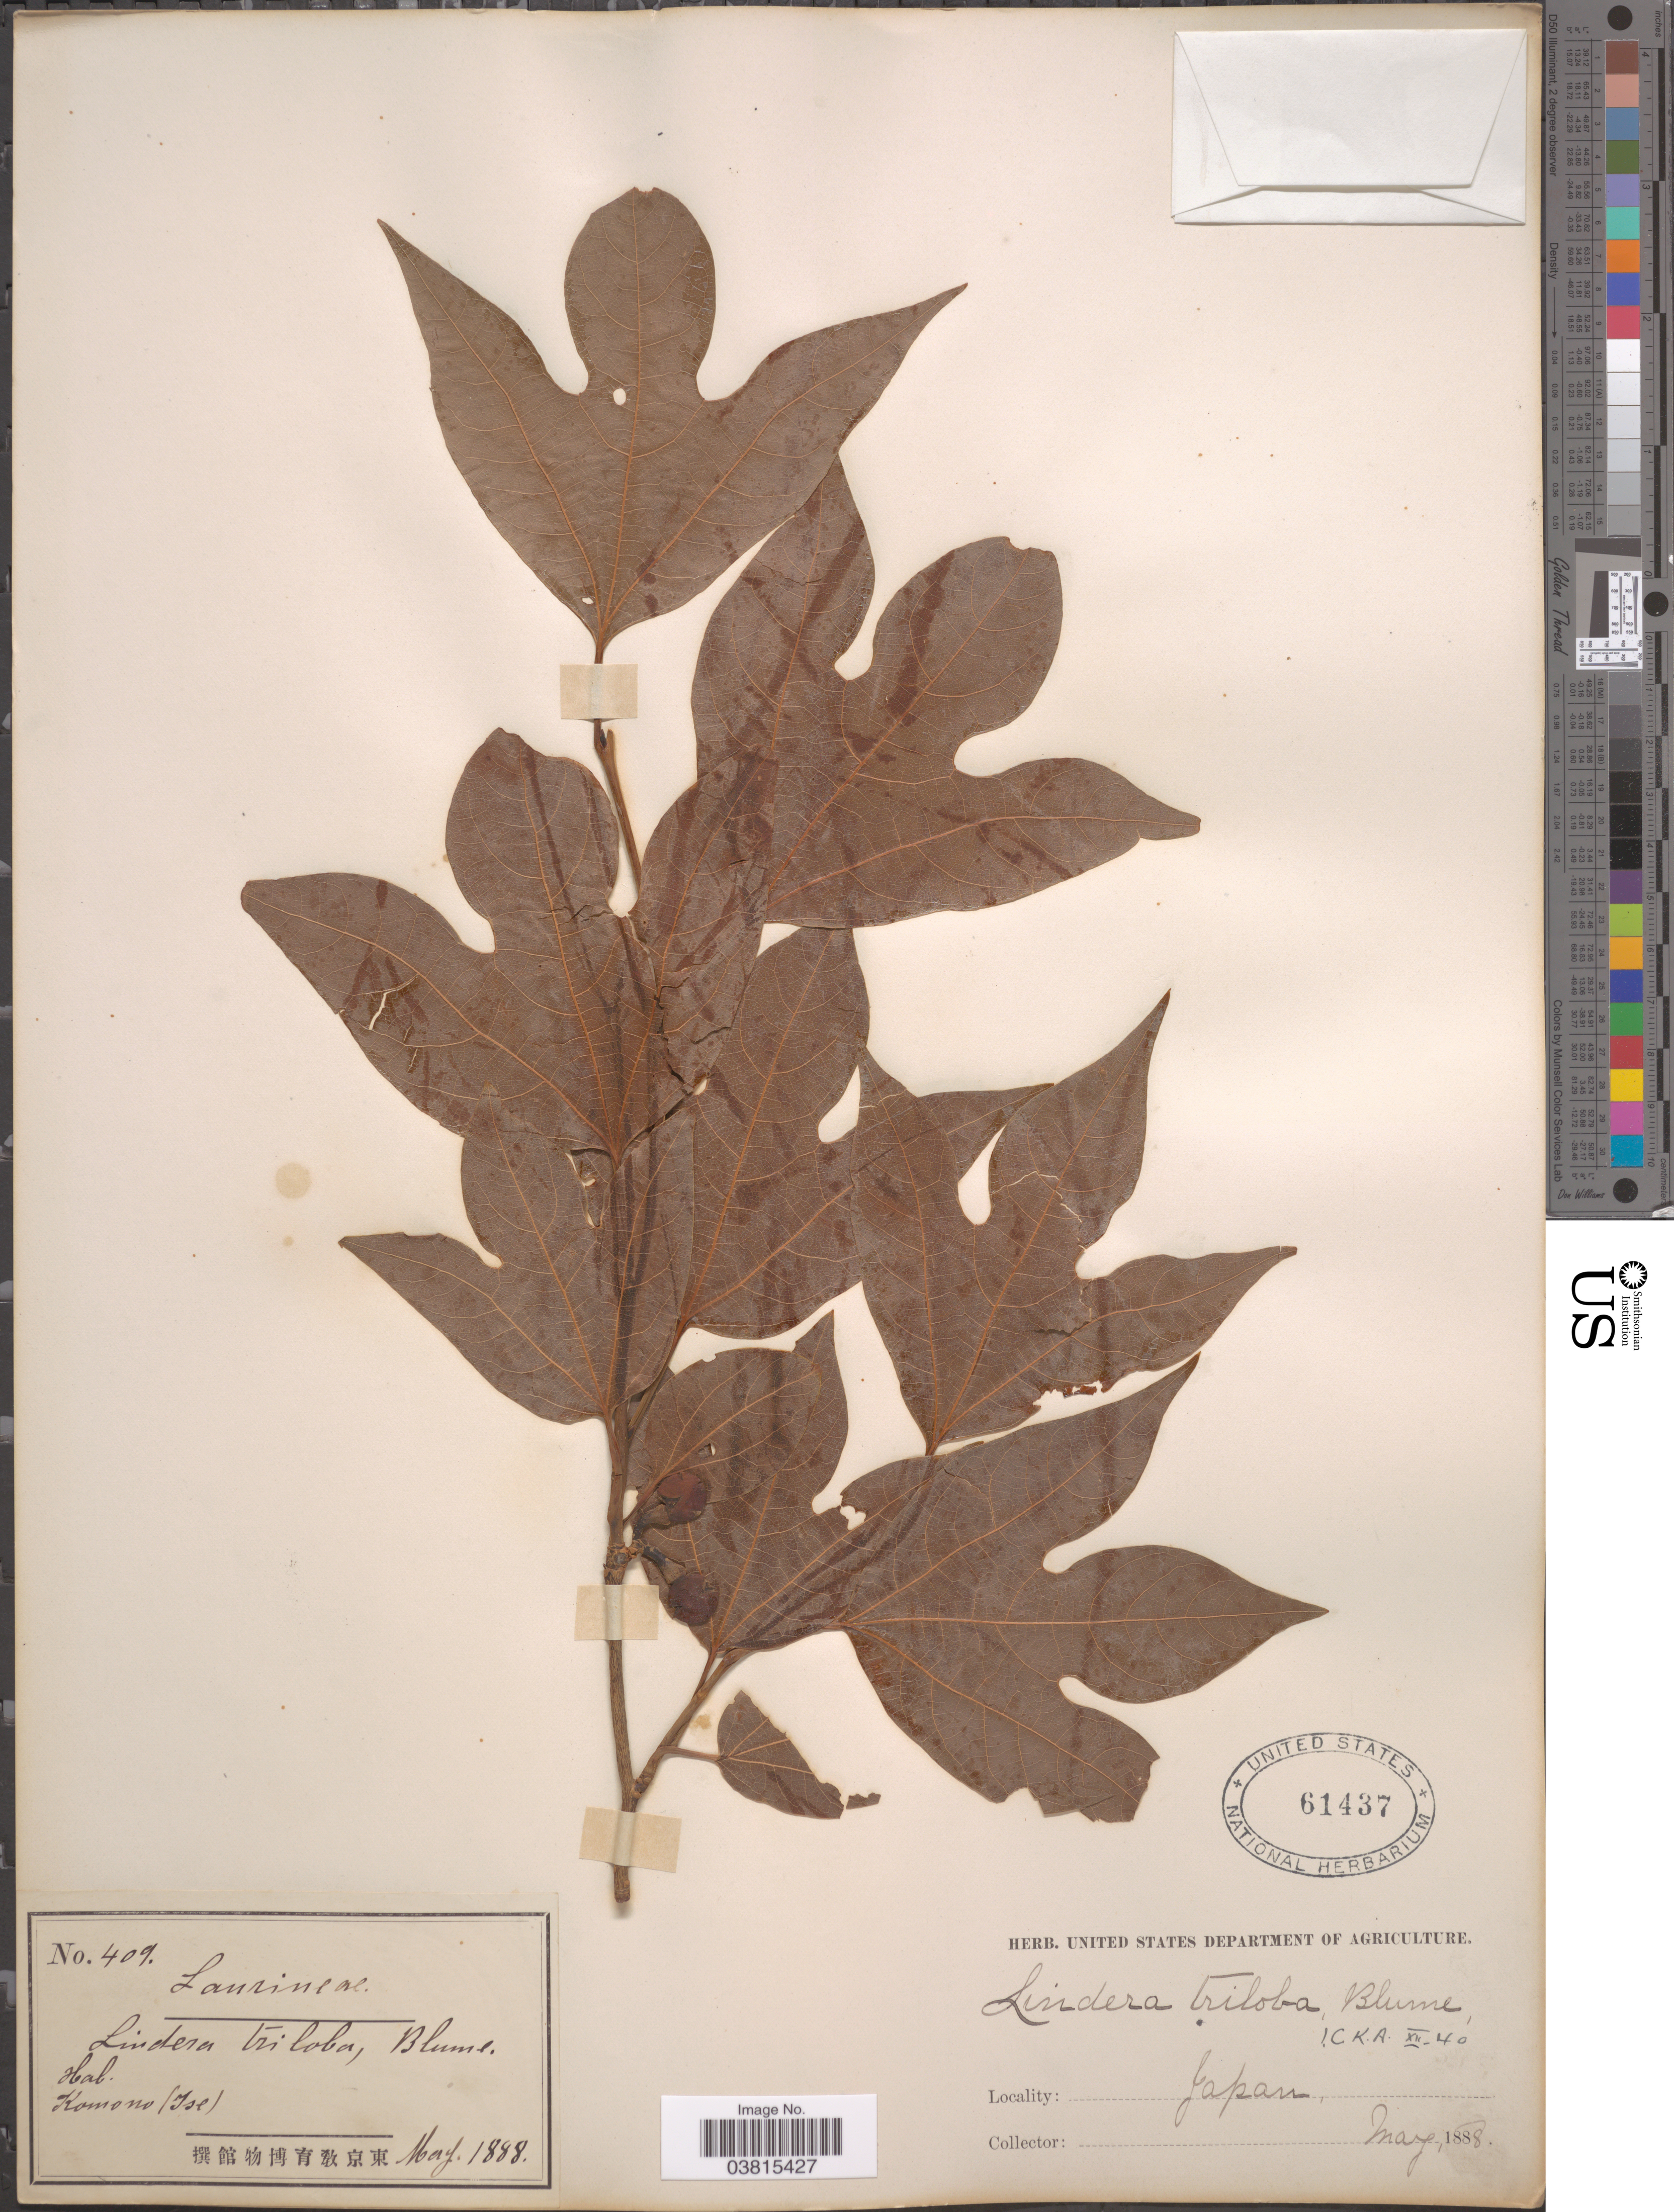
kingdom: Plantae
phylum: Tracheophyta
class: Magnoliopsida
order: Laurales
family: Lauraceae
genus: Lindera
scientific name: Lindera triloba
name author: (Siebold & Zucc.) Blume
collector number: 409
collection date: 1888-05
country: Japan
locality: Komono (Ise).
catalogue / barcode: US 61437